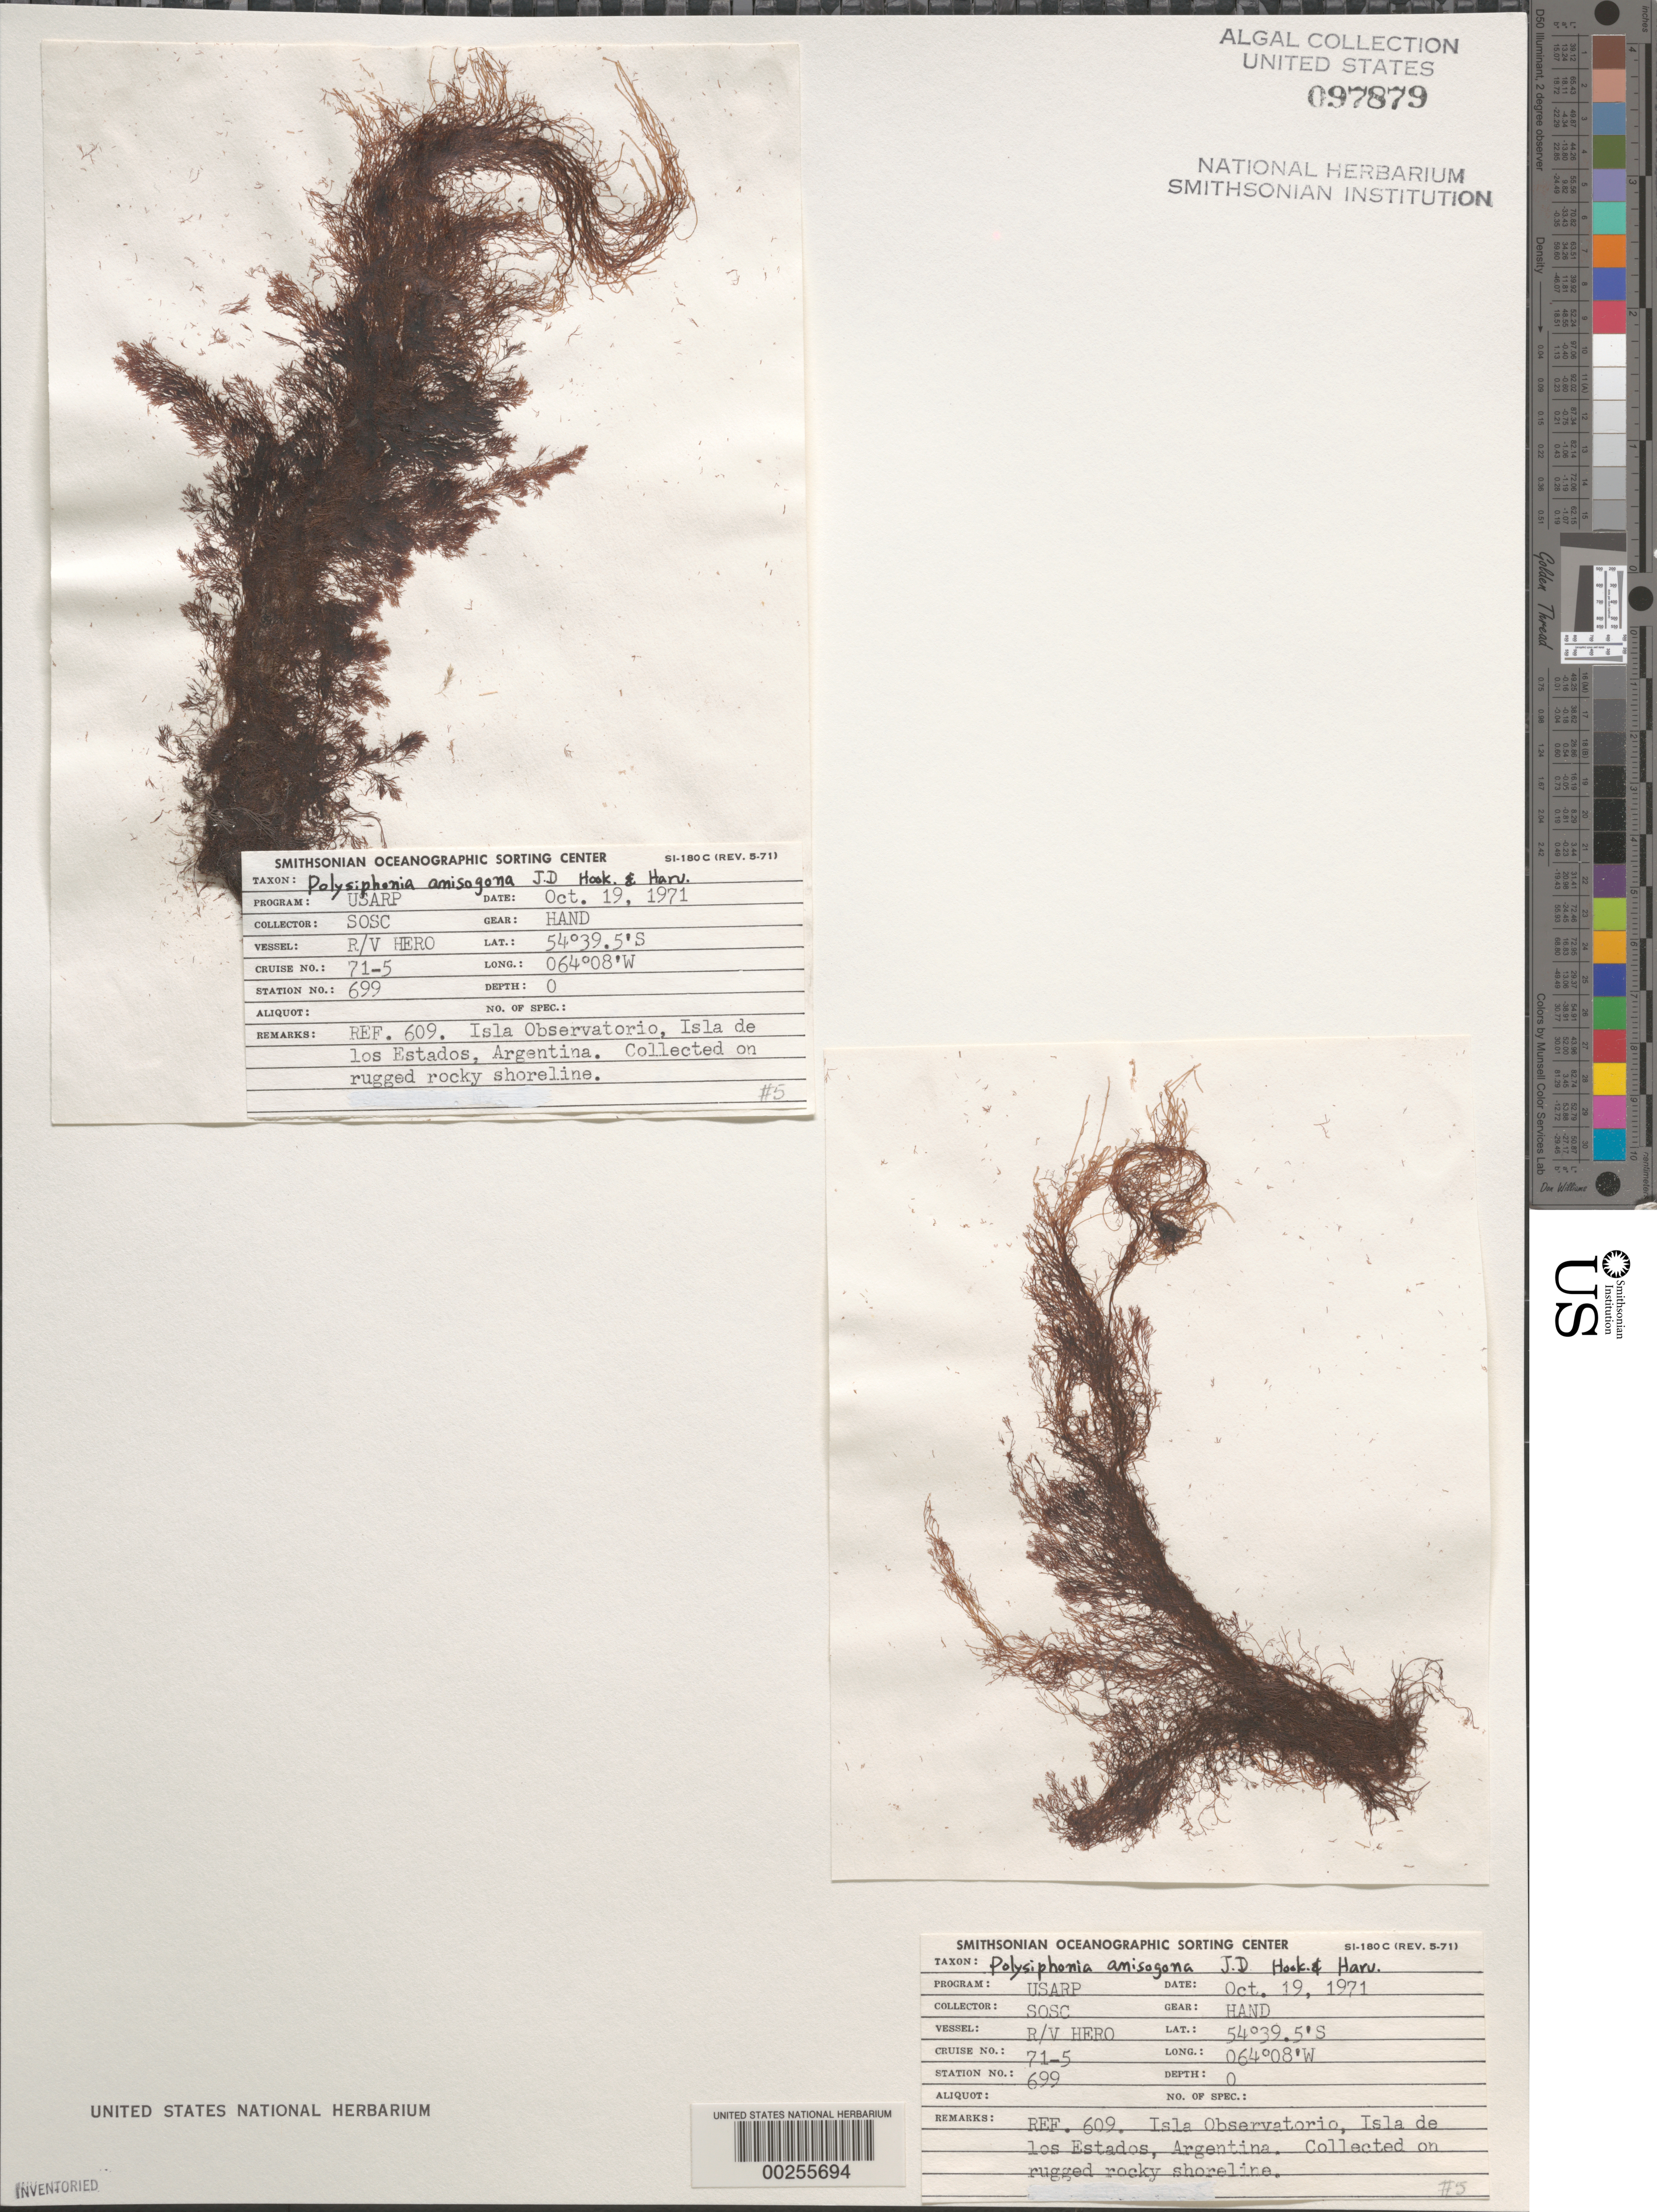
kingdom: Plantae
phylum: Rhodophyta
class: Florideophyceae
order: Ceramiales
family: Rhodomelaceae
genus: Polysiphonia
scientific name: Polysiphonia anisogona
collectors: SOSC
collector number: Station 699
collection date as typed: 19 Oct 1971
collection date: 1971-10-19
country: Argentina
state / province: Tierra del Fuego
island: Isla Observatorio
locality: North of Isla de los Estados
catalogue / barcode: US 97879